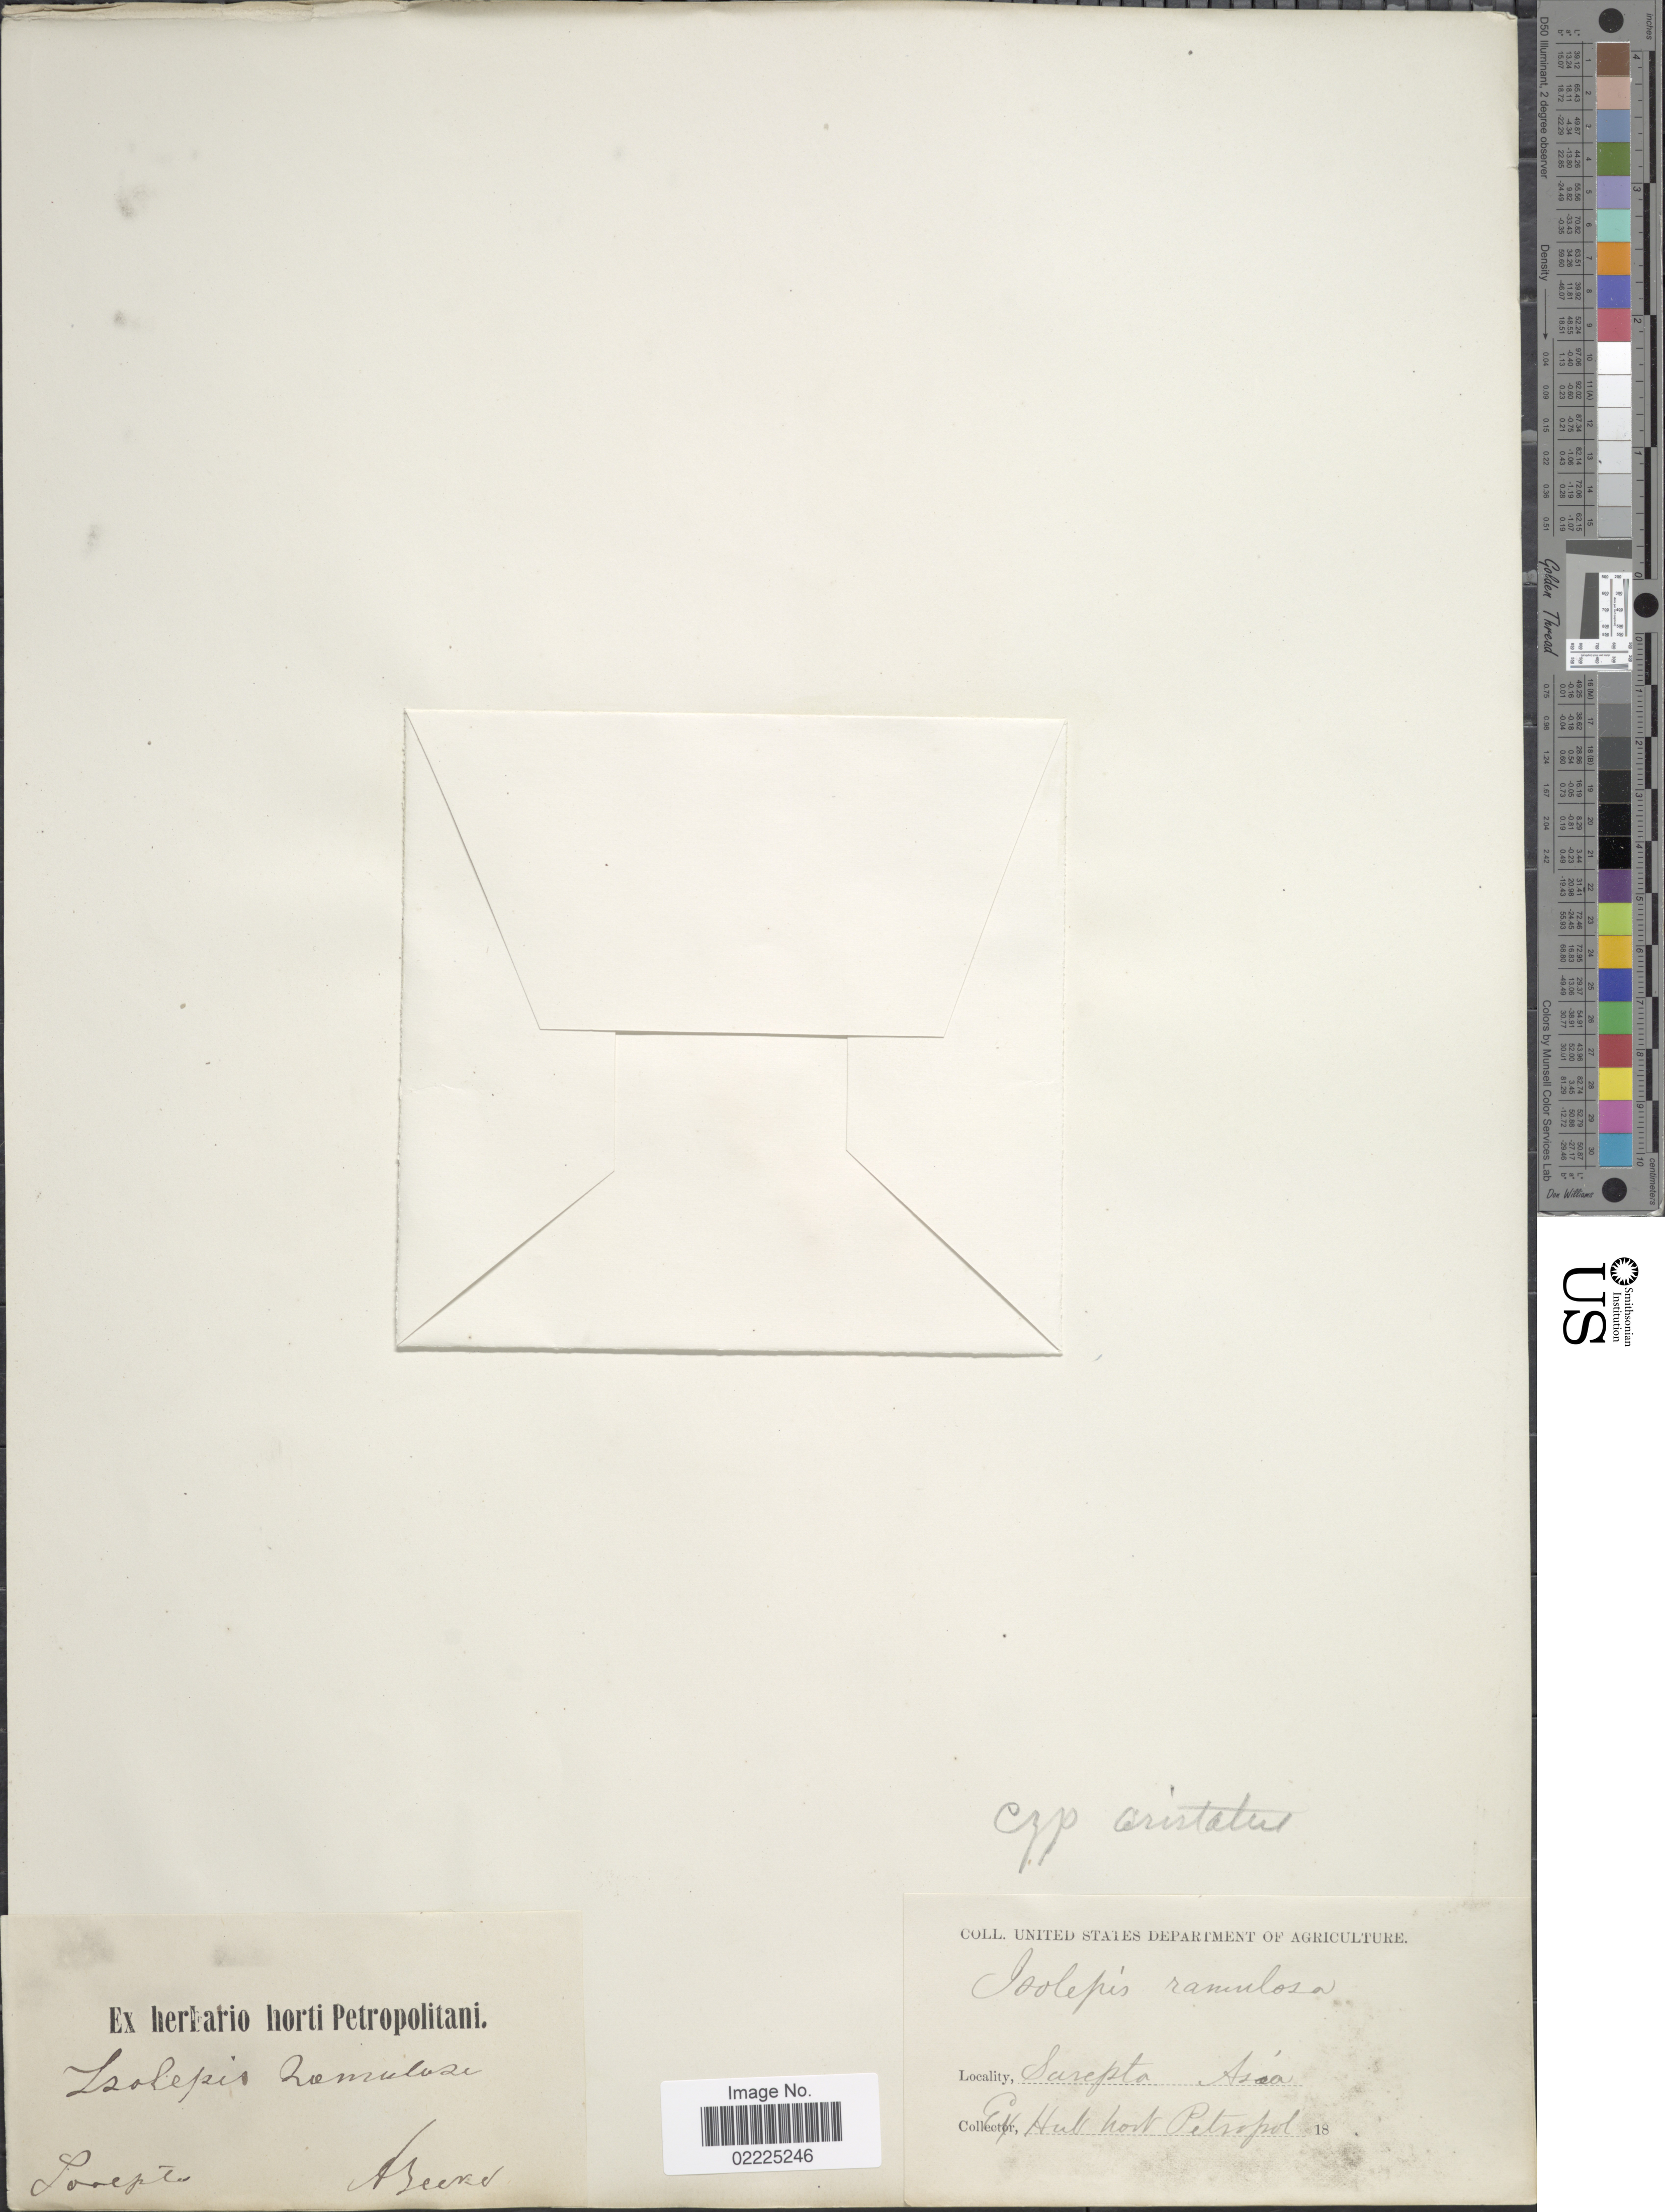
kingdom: Plantae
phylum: Tracheophyta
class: Liliopsida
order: Poales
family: Cyperaceae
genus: Cyperus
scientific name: Cyperus squarrosus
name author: L.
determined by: Strong, Mark T., (BOT), Smithsonian Institution - National Museum of Natural History (UNITED STATES)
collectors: A. Becker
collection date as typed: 18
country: Russian Federation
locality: Sarepta, Asia